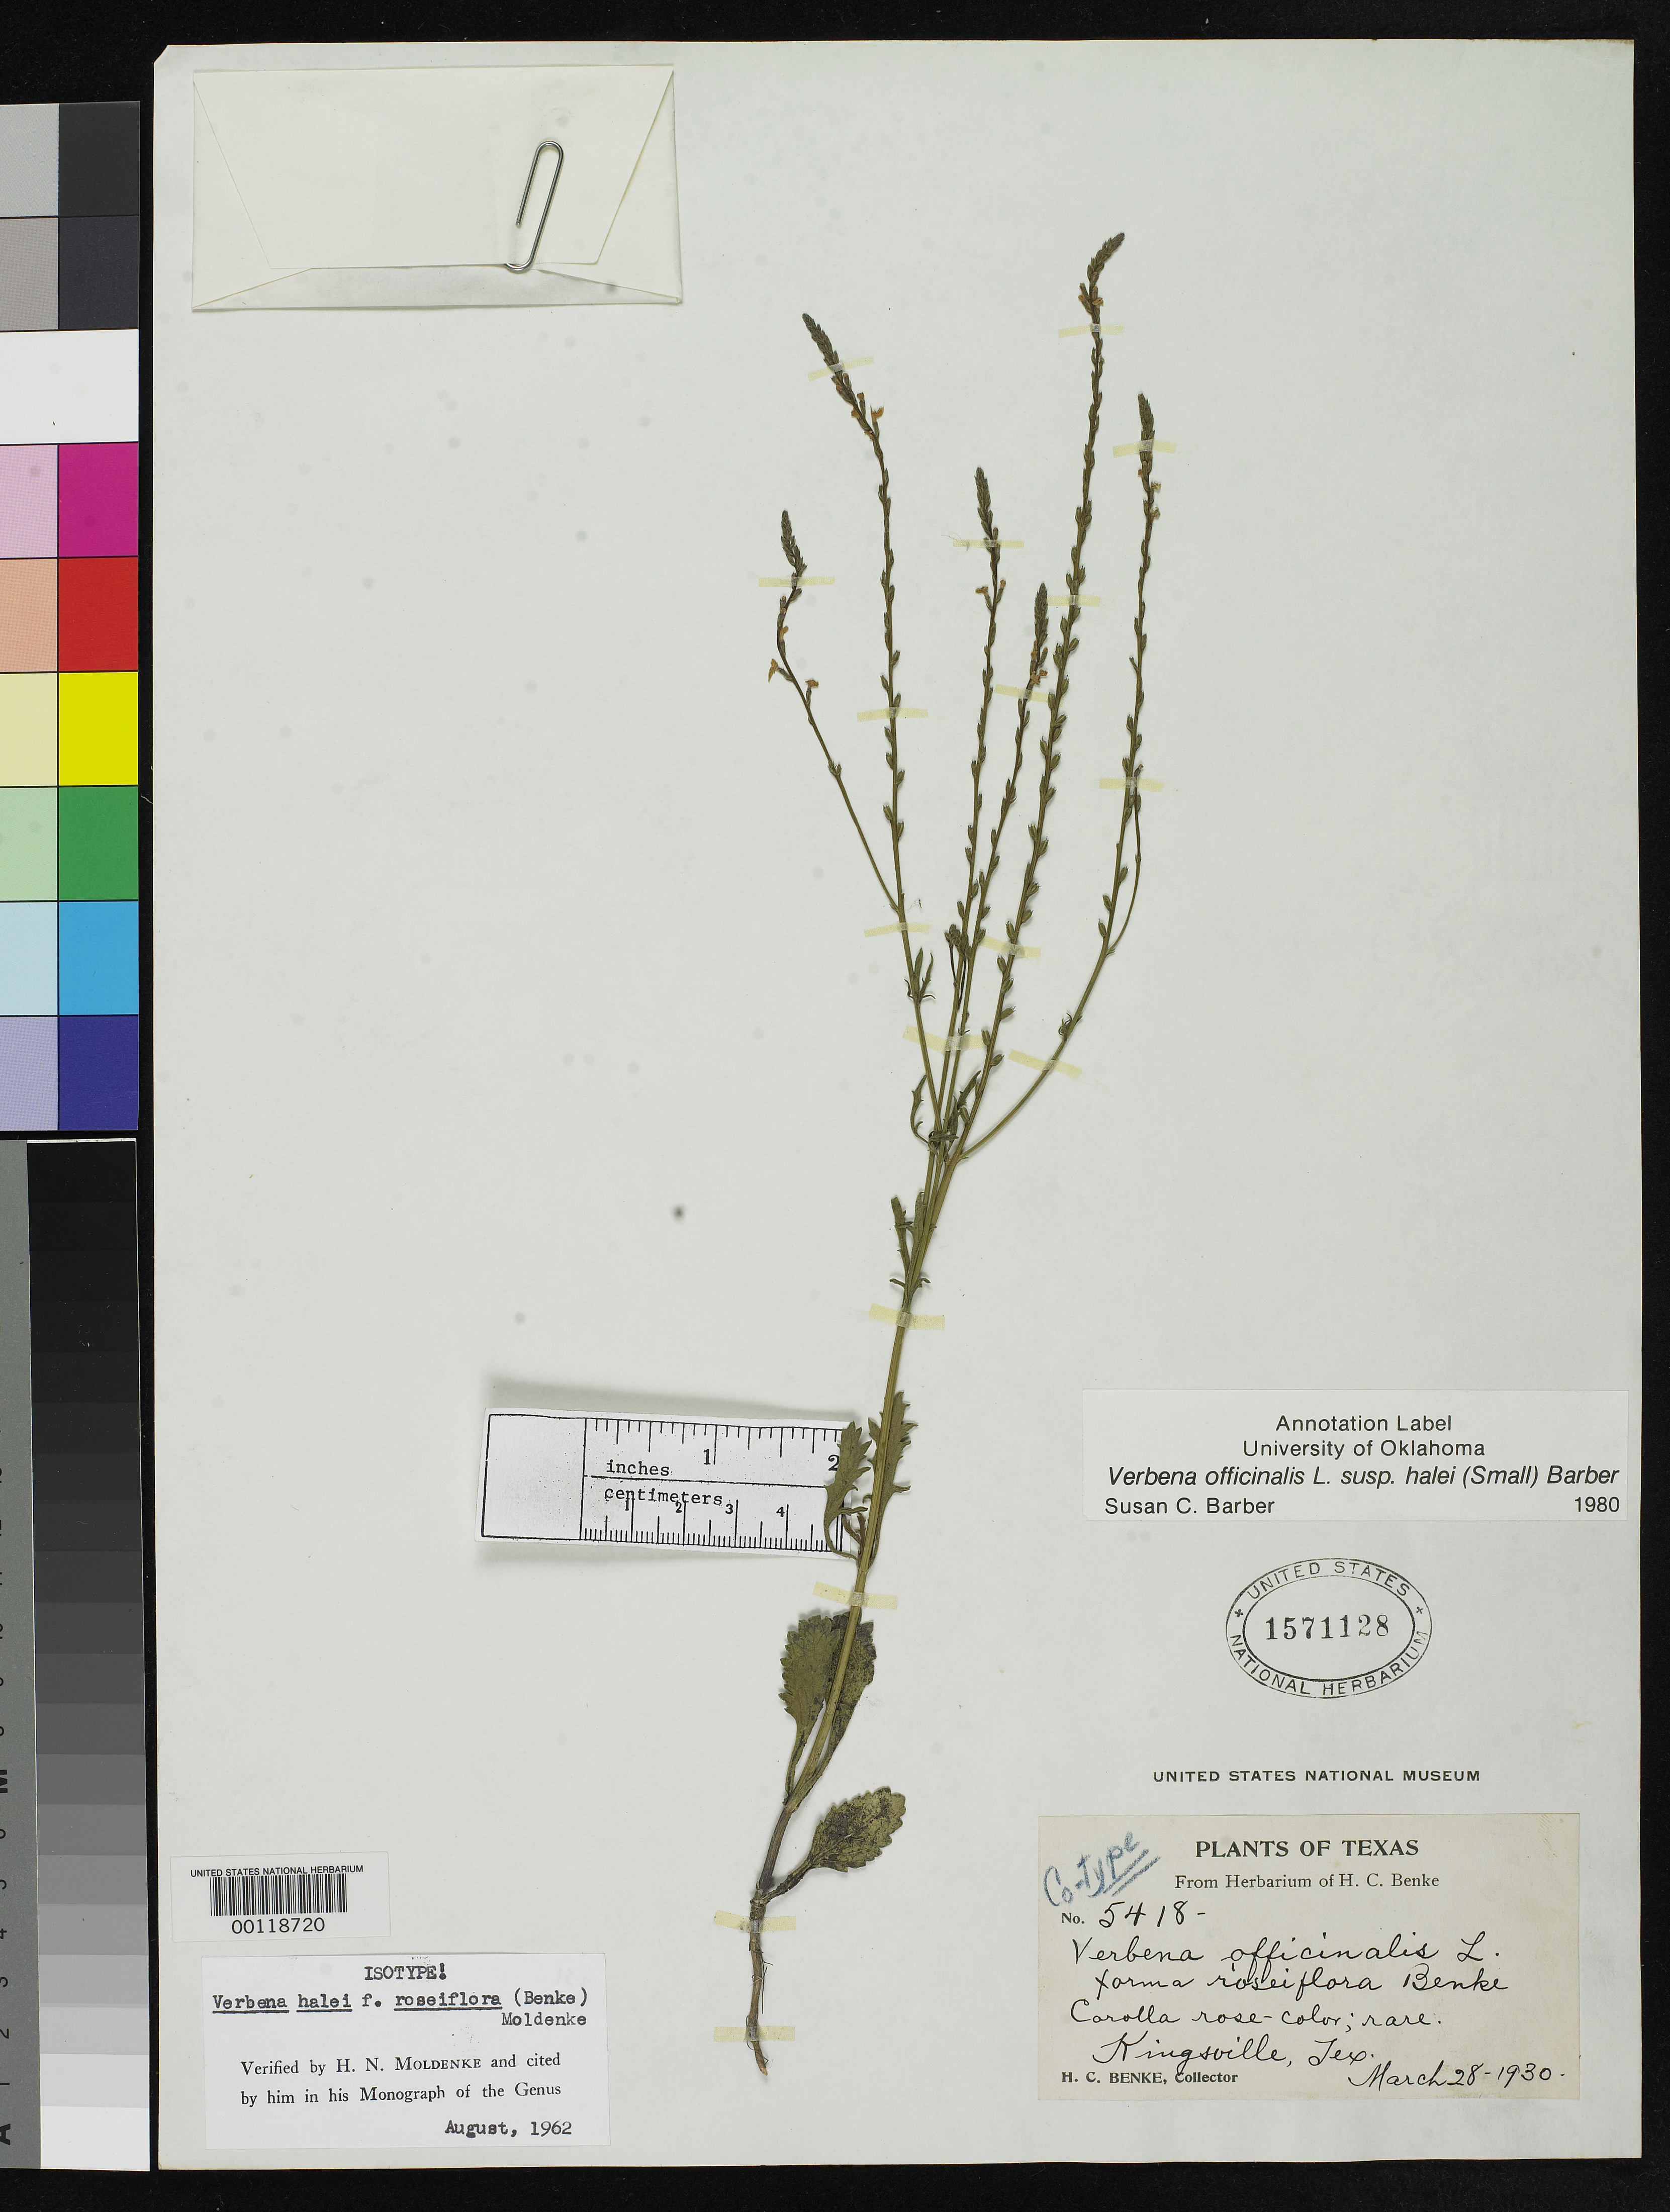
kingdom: Plantae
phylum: Tracheophyta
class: Magnoliopsida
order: Lamiales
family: Verbenaceae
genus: Verbena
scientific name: Verbena officinalis f. roseiflora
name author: Benke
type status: Isotype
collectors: H. Benke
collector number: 5418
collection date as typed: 28 Mar 1930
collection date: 1930-03-28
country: United States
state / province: Texas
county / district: Kleberg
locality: Kingsville.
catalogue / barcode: US 1571128